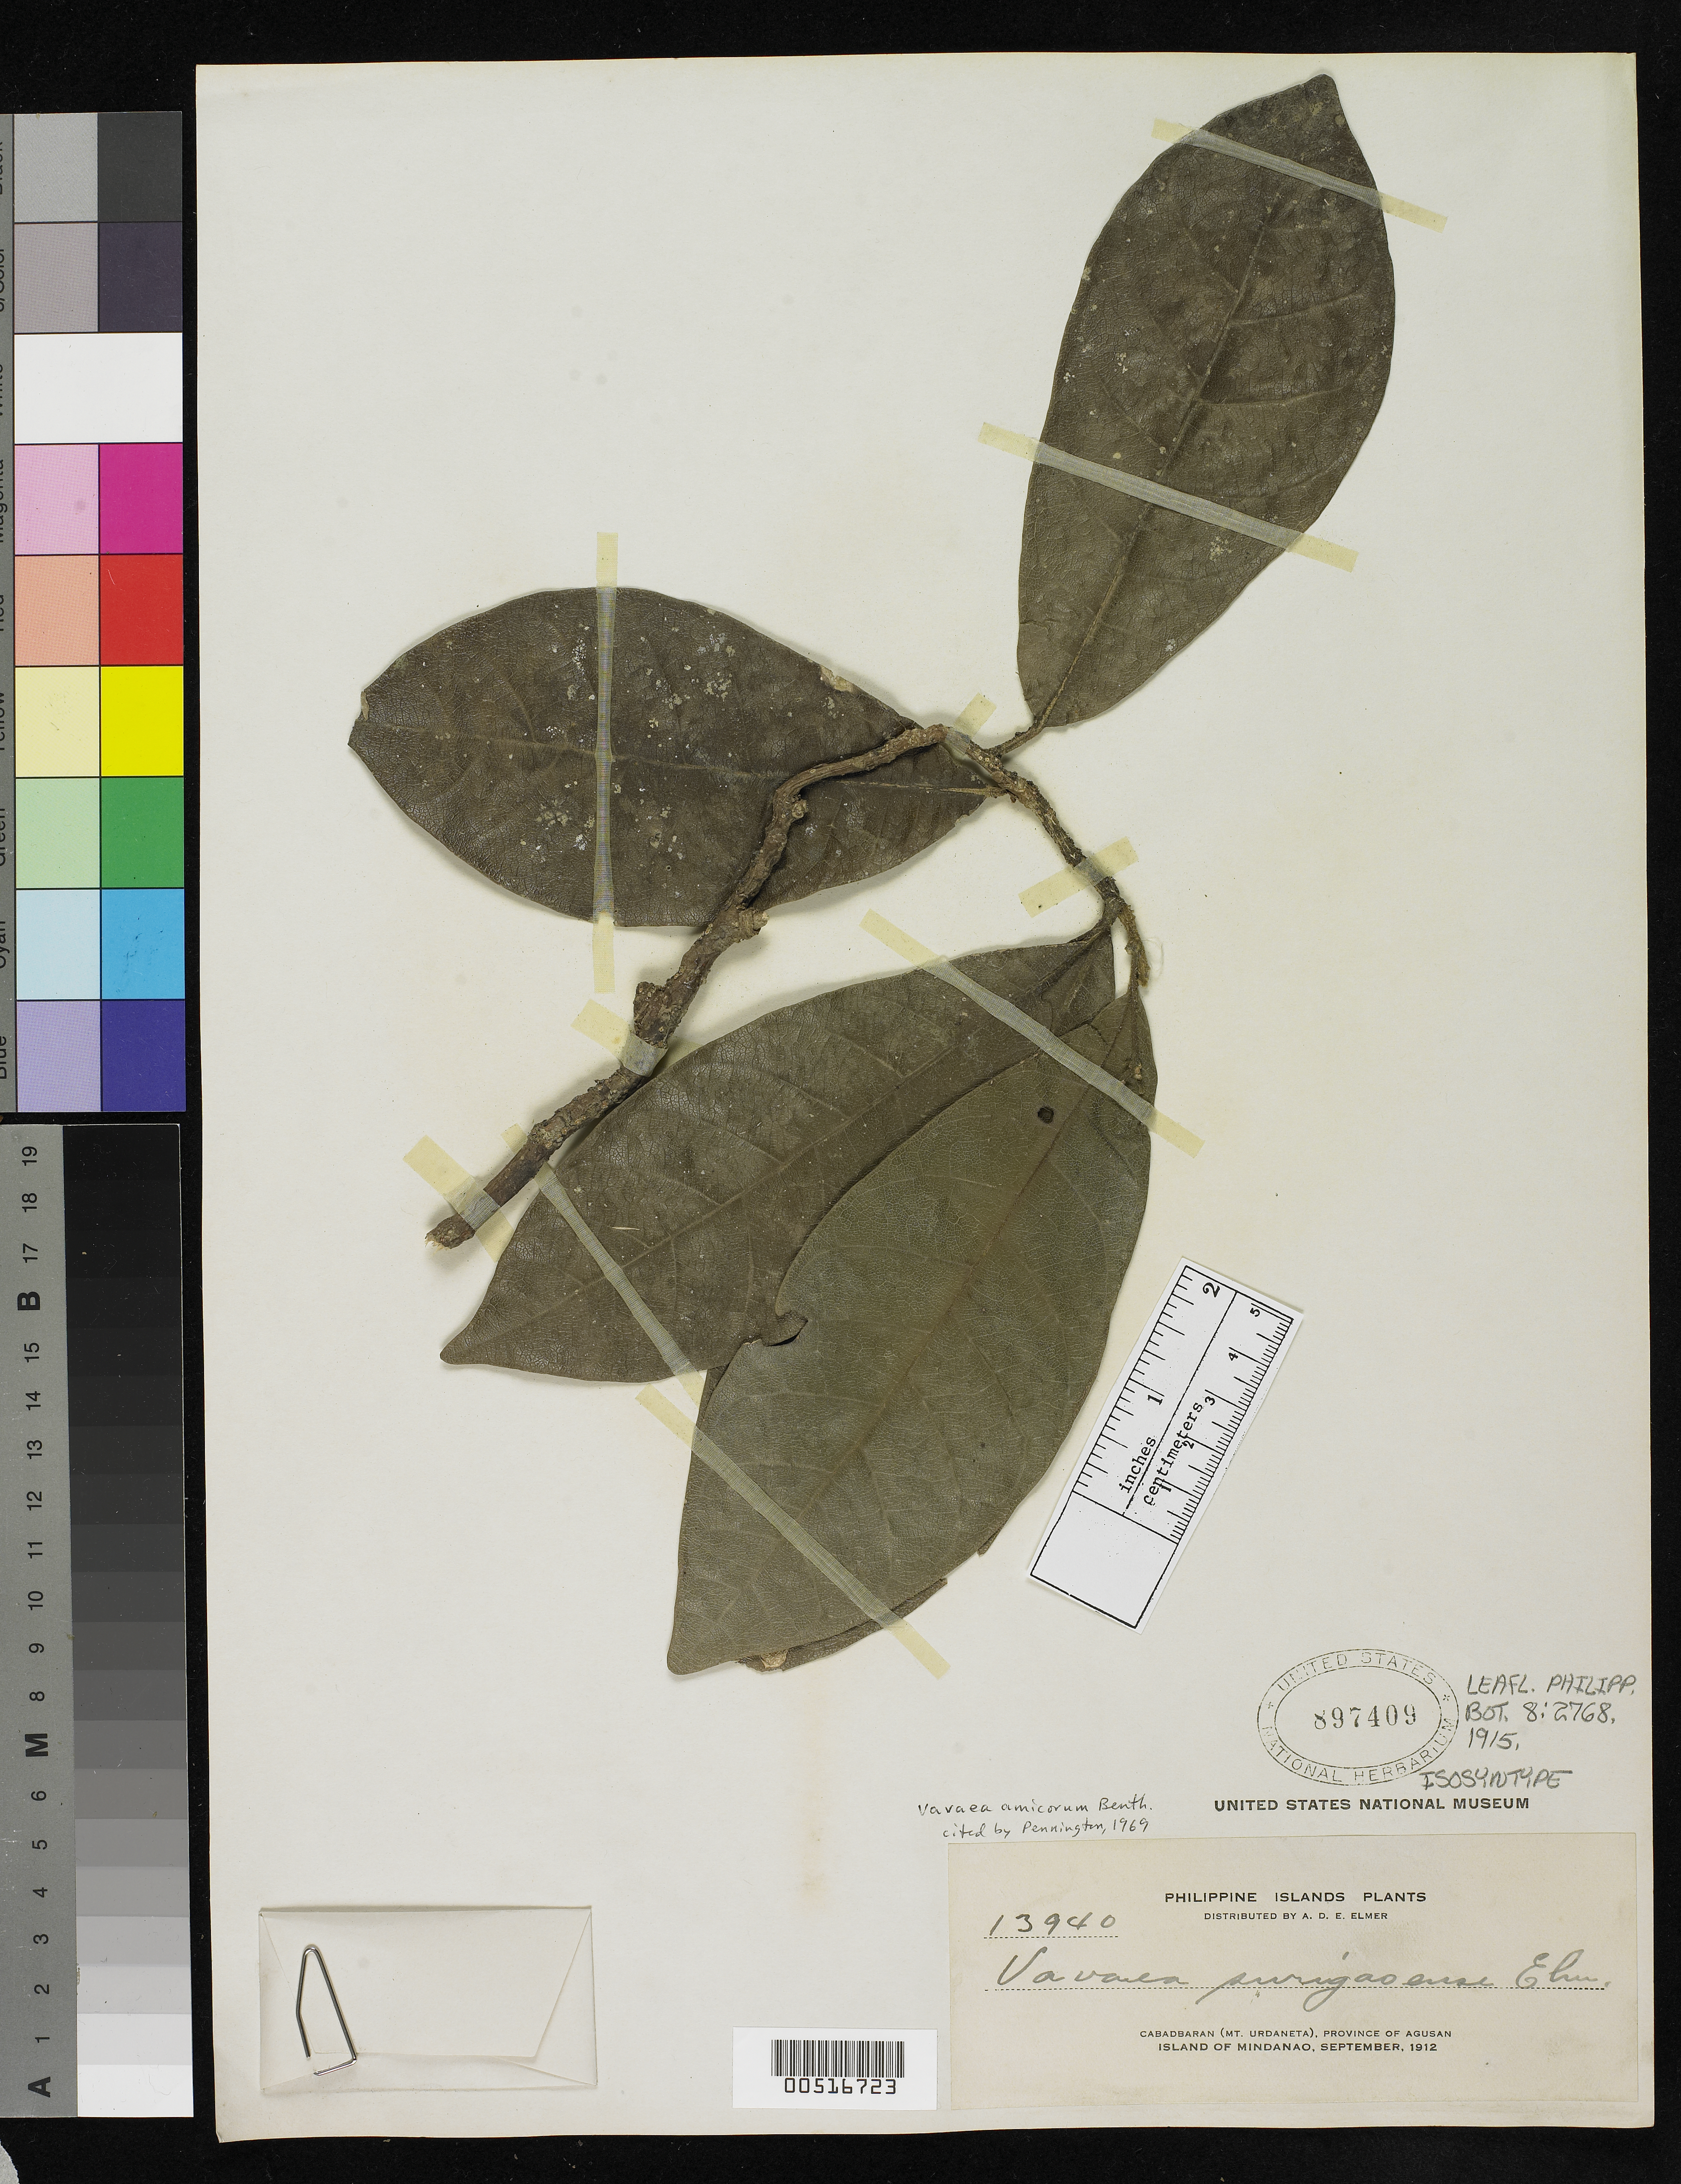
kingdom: Plantae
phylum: Tracheophyta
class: Magnoliopsida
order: Sapindales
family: Meliaceae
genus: Vavaea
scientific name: Vavaea surigaoense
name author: Elmer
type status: Isosyntype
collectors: A. D. E. Elmer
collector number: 13940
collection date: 1912-07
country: Philippines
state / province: Caraga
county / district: Agusan del Norte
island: Mindanao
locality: Cabadbaran (Mt. Urdaneta), province of Agusan, Island of Mindanao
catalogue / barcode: US 897409